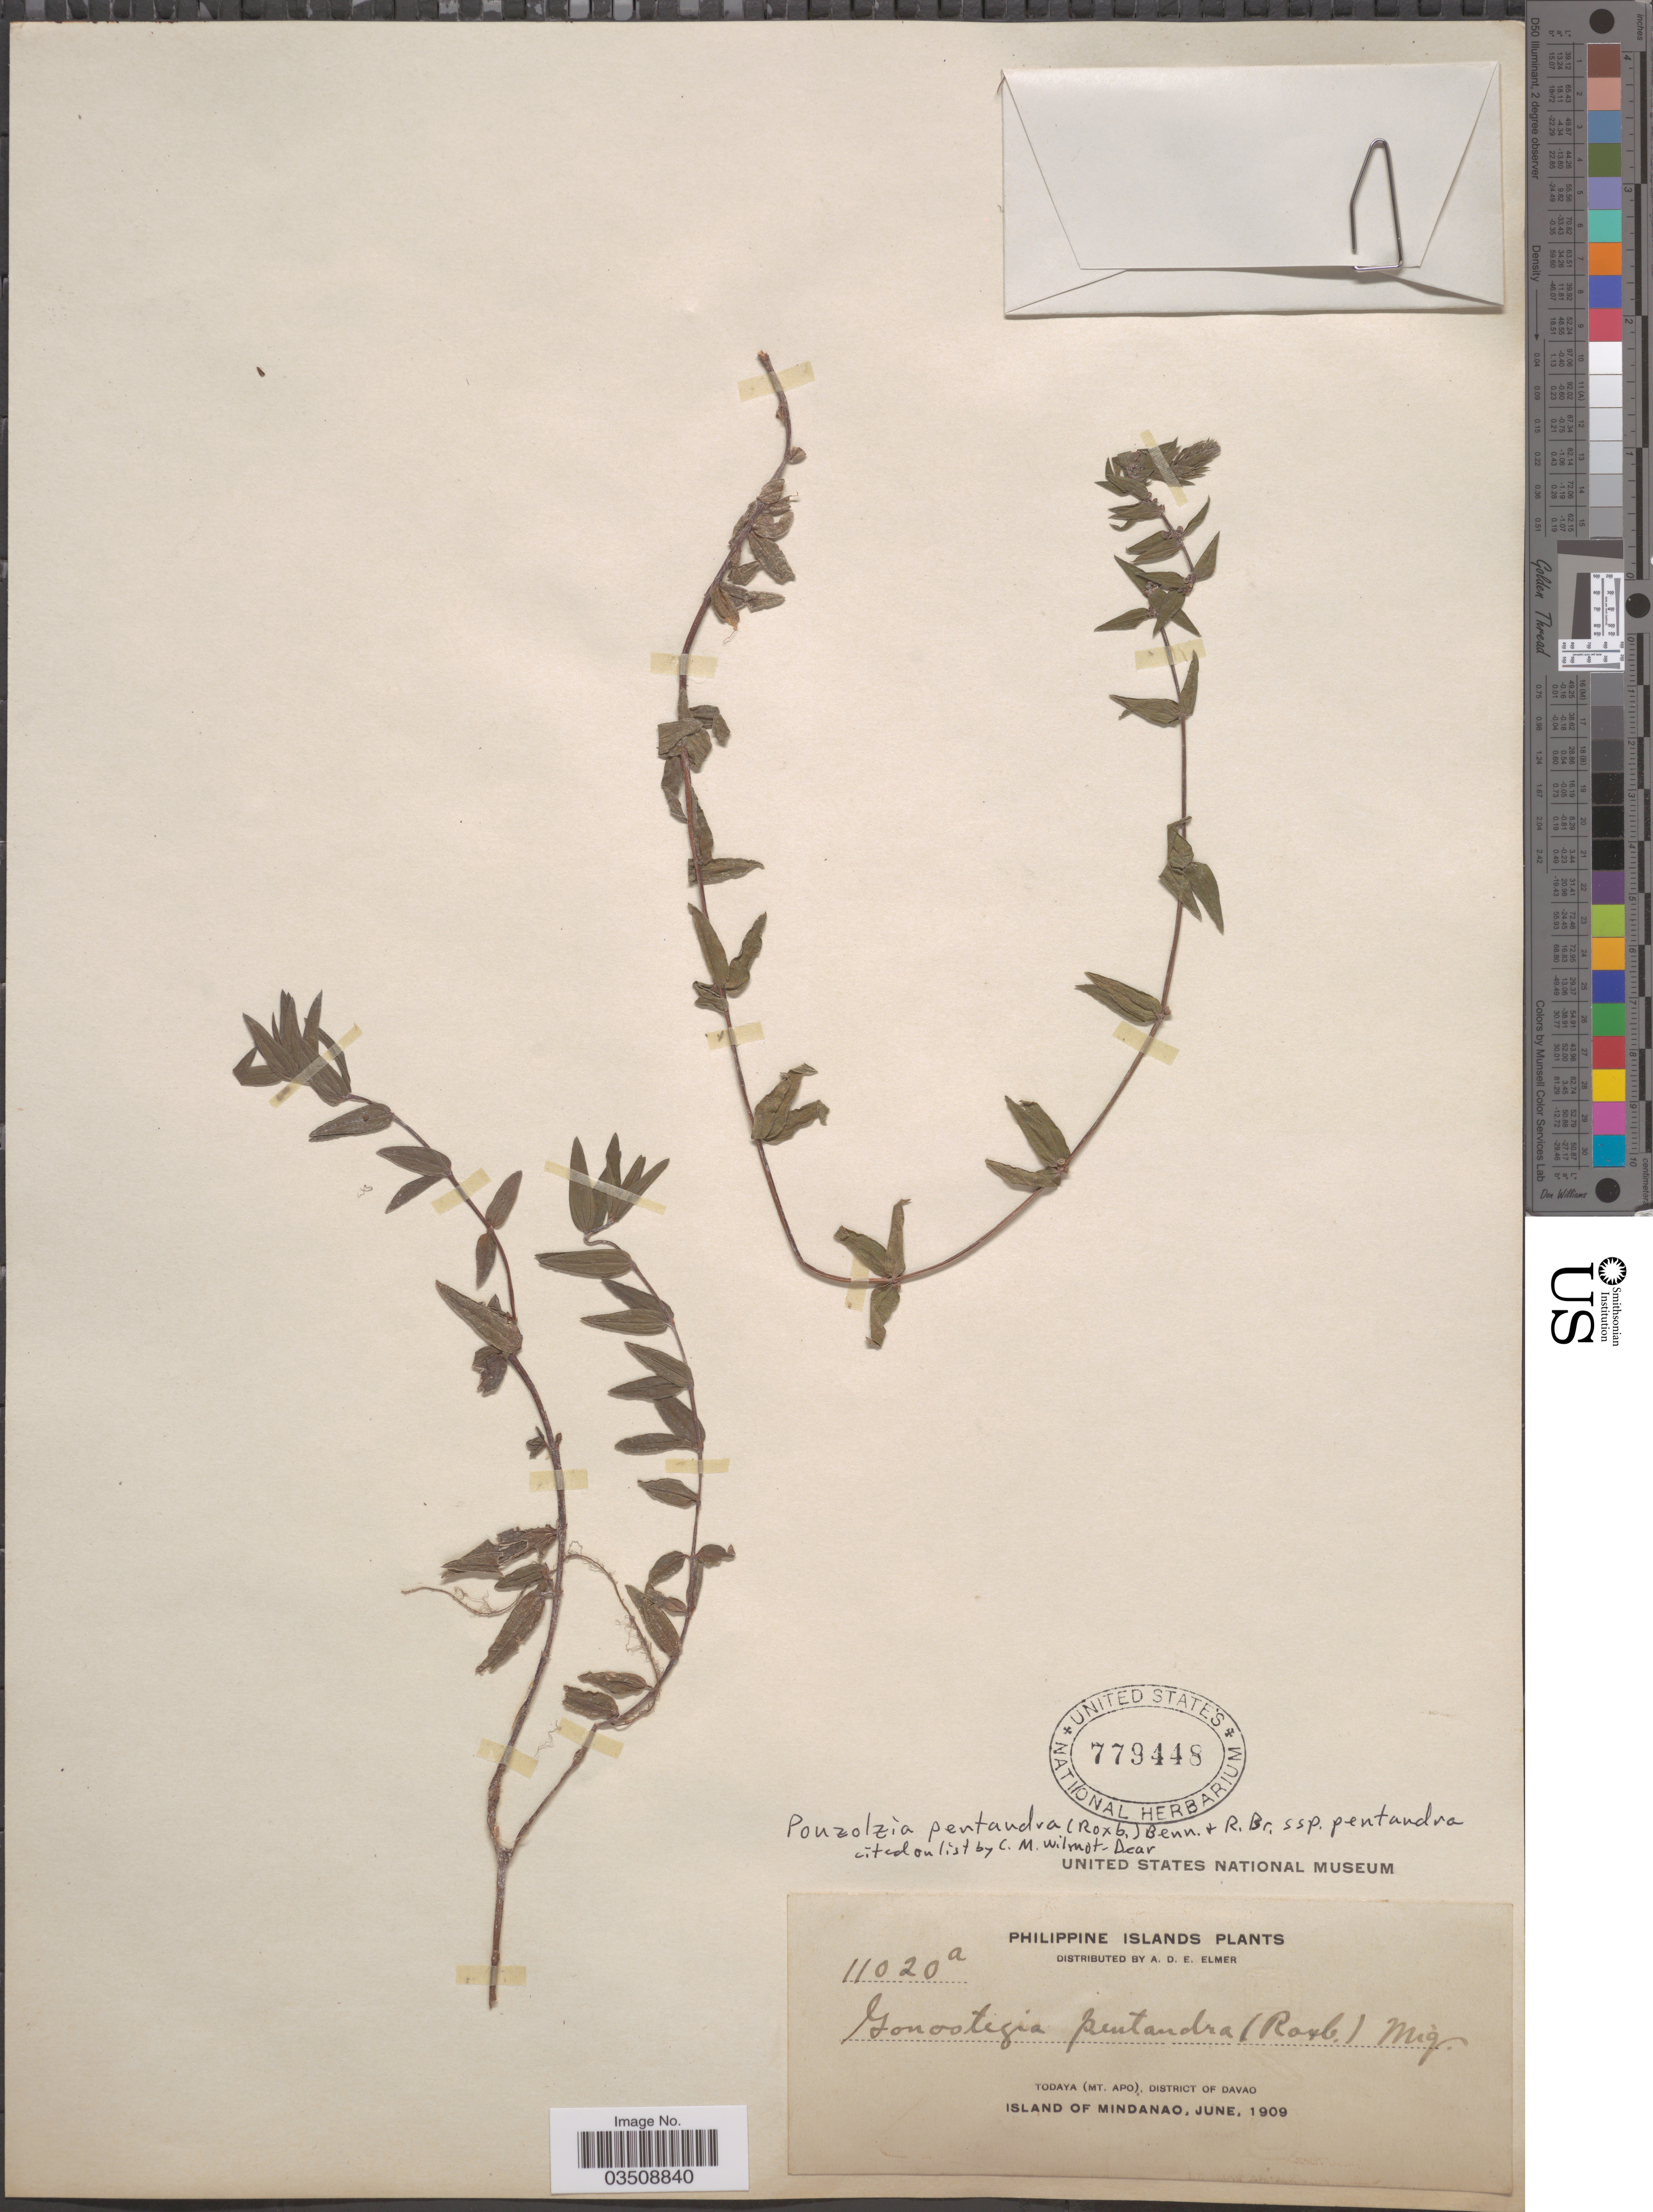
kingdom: Plantae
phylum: Tracheophyta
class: Magnoliopsida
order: Rosales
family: Urticaceae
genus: Gonostegia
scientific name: Gonostegia pentandra var. pentandra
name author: (Roxb.) Miq.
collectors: A. D. E. Elmer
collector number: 11020a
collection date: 1909-06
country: Philippines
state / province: Davao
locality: Todaya (Mt. Apo), District of Davao. Island of Mindanao.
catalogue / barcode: US 779448